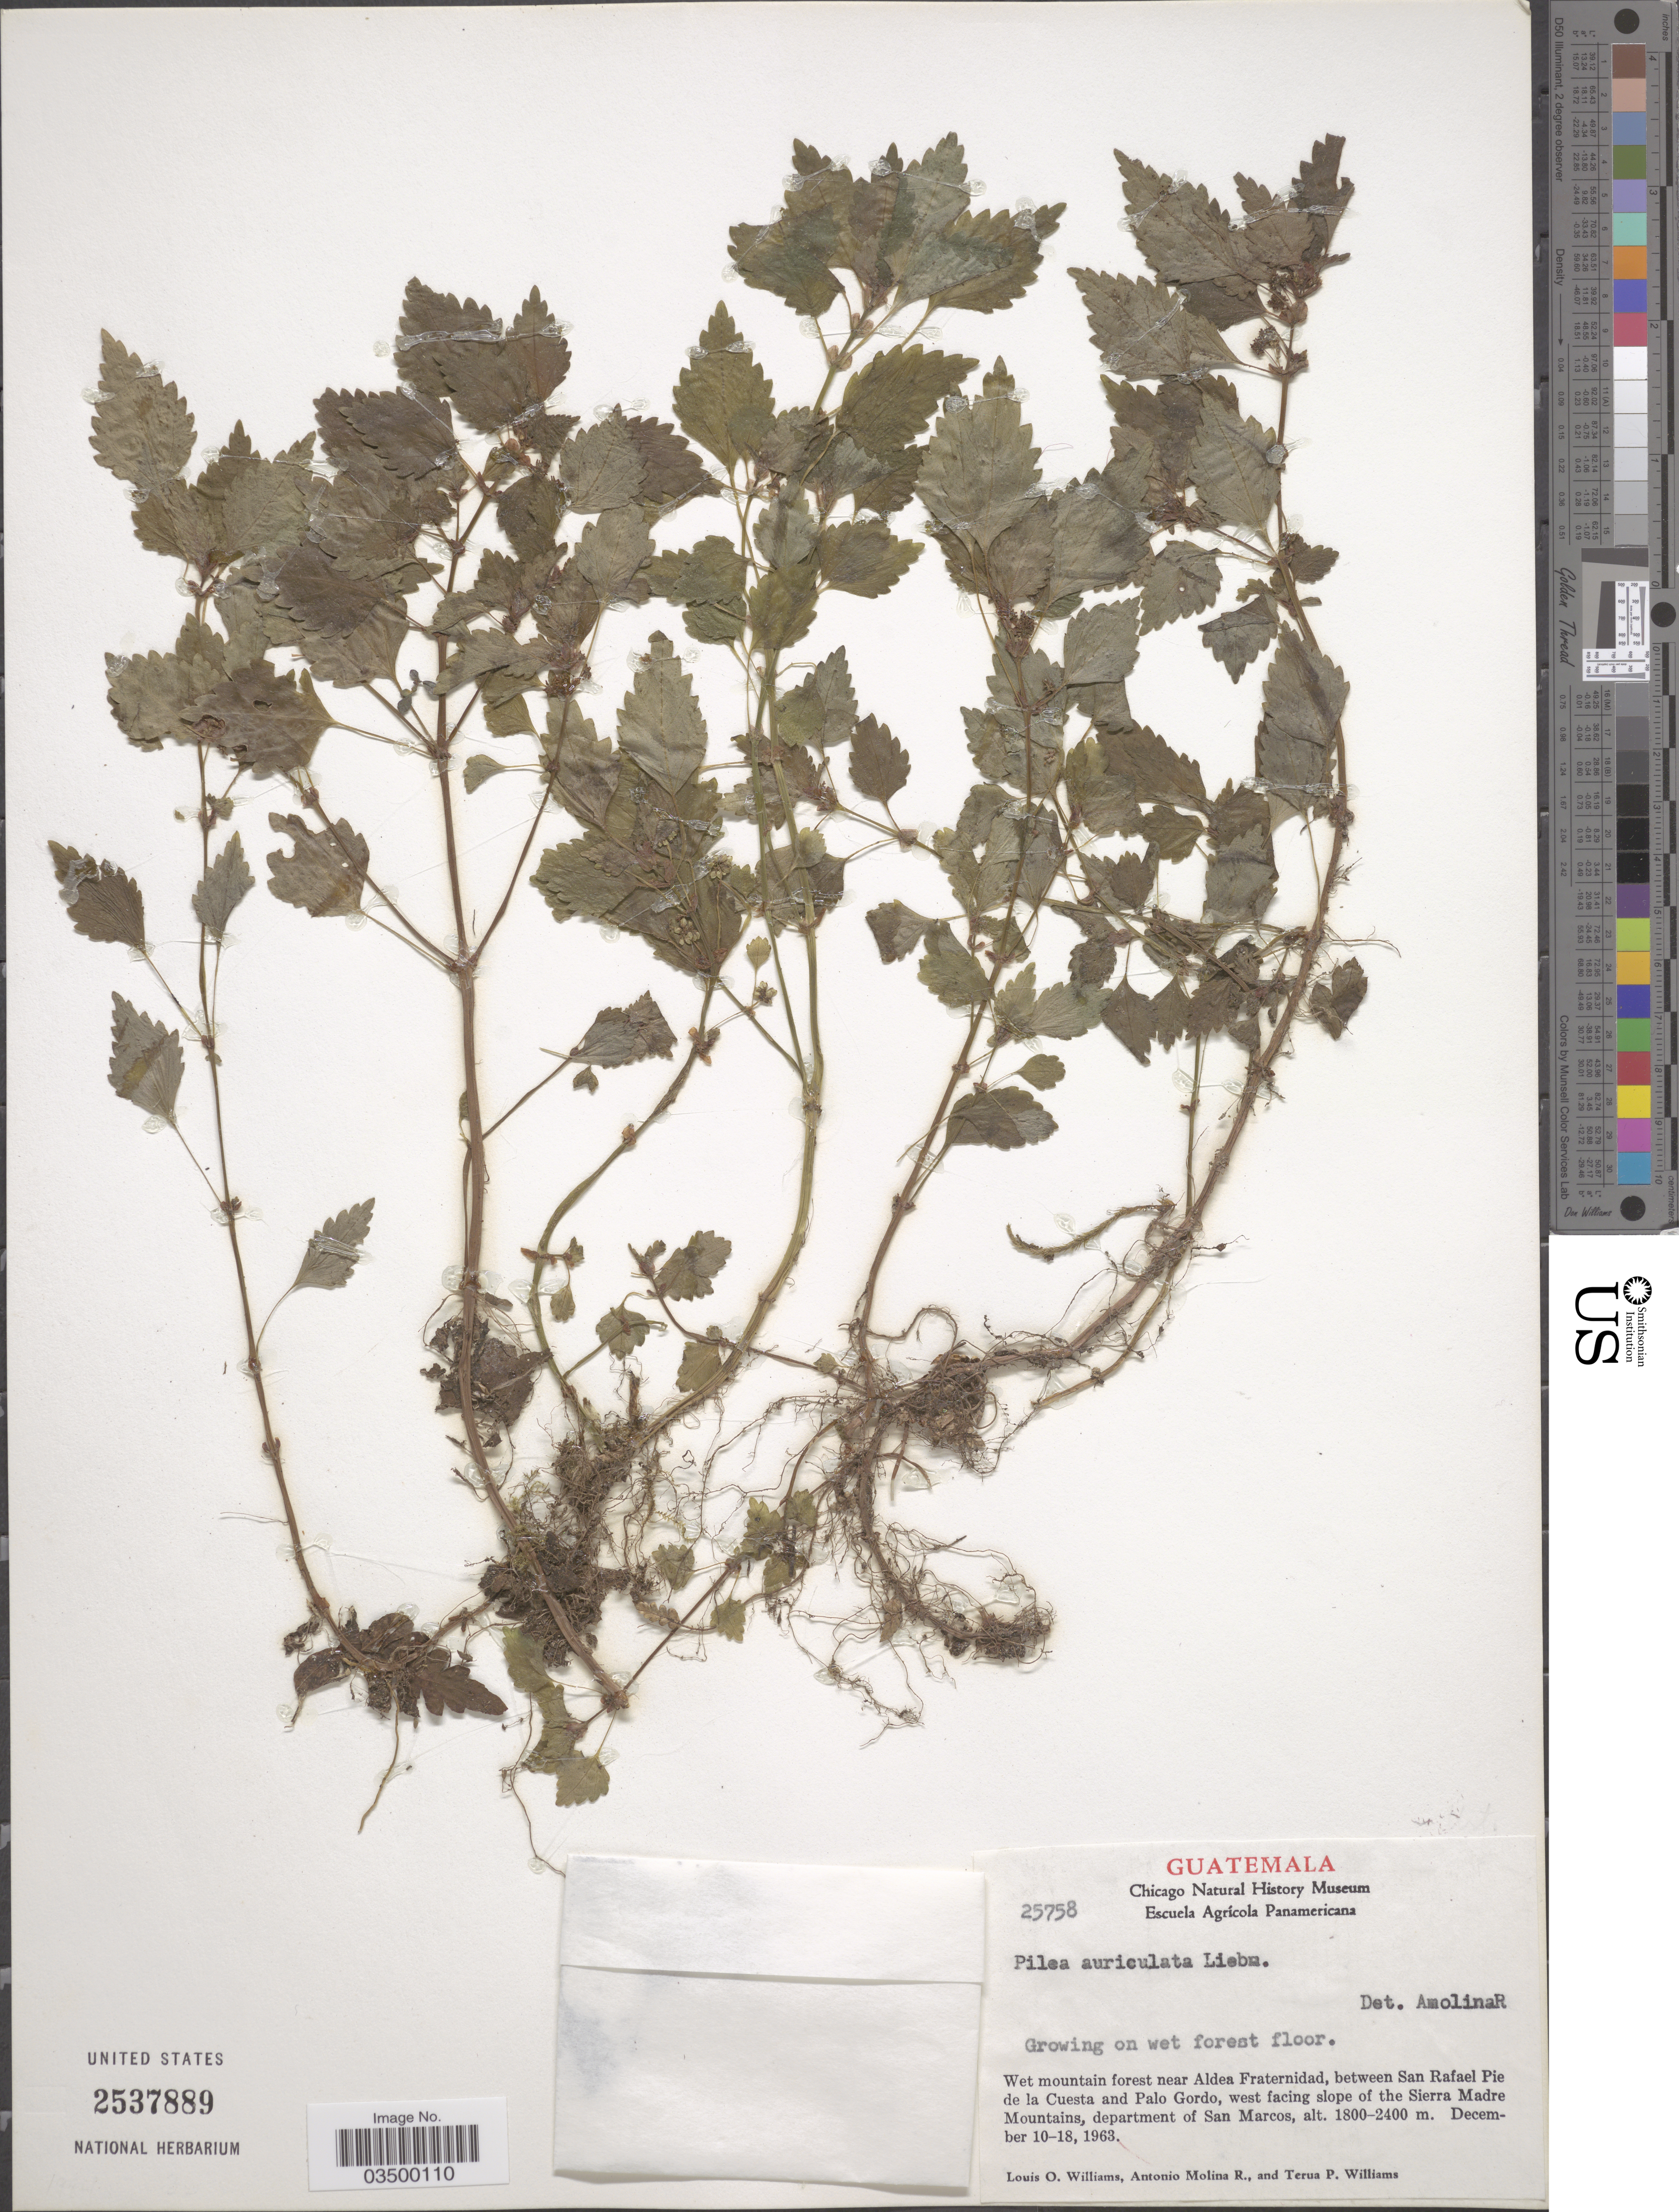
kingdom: Plantae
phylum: Tracheophyta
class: Magnoliopsida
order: Rosales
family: Urticaceae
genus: Pilea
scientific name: Pilea auriculata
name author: Liebm.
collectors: L. O. Williams, A. Molina R. & T. Williams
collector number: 25758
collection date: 1963-12-10/1963-12-18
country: Guatemala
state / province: San Marcos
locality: Wet mountain forest near Aldea Fraternidad, between San Rafael Pie de la Cuesta and Palo Gordo, west facing slope of the Sierra Madre Mountains, department of San Marcos.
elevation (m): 1800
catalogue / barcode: US 2537889